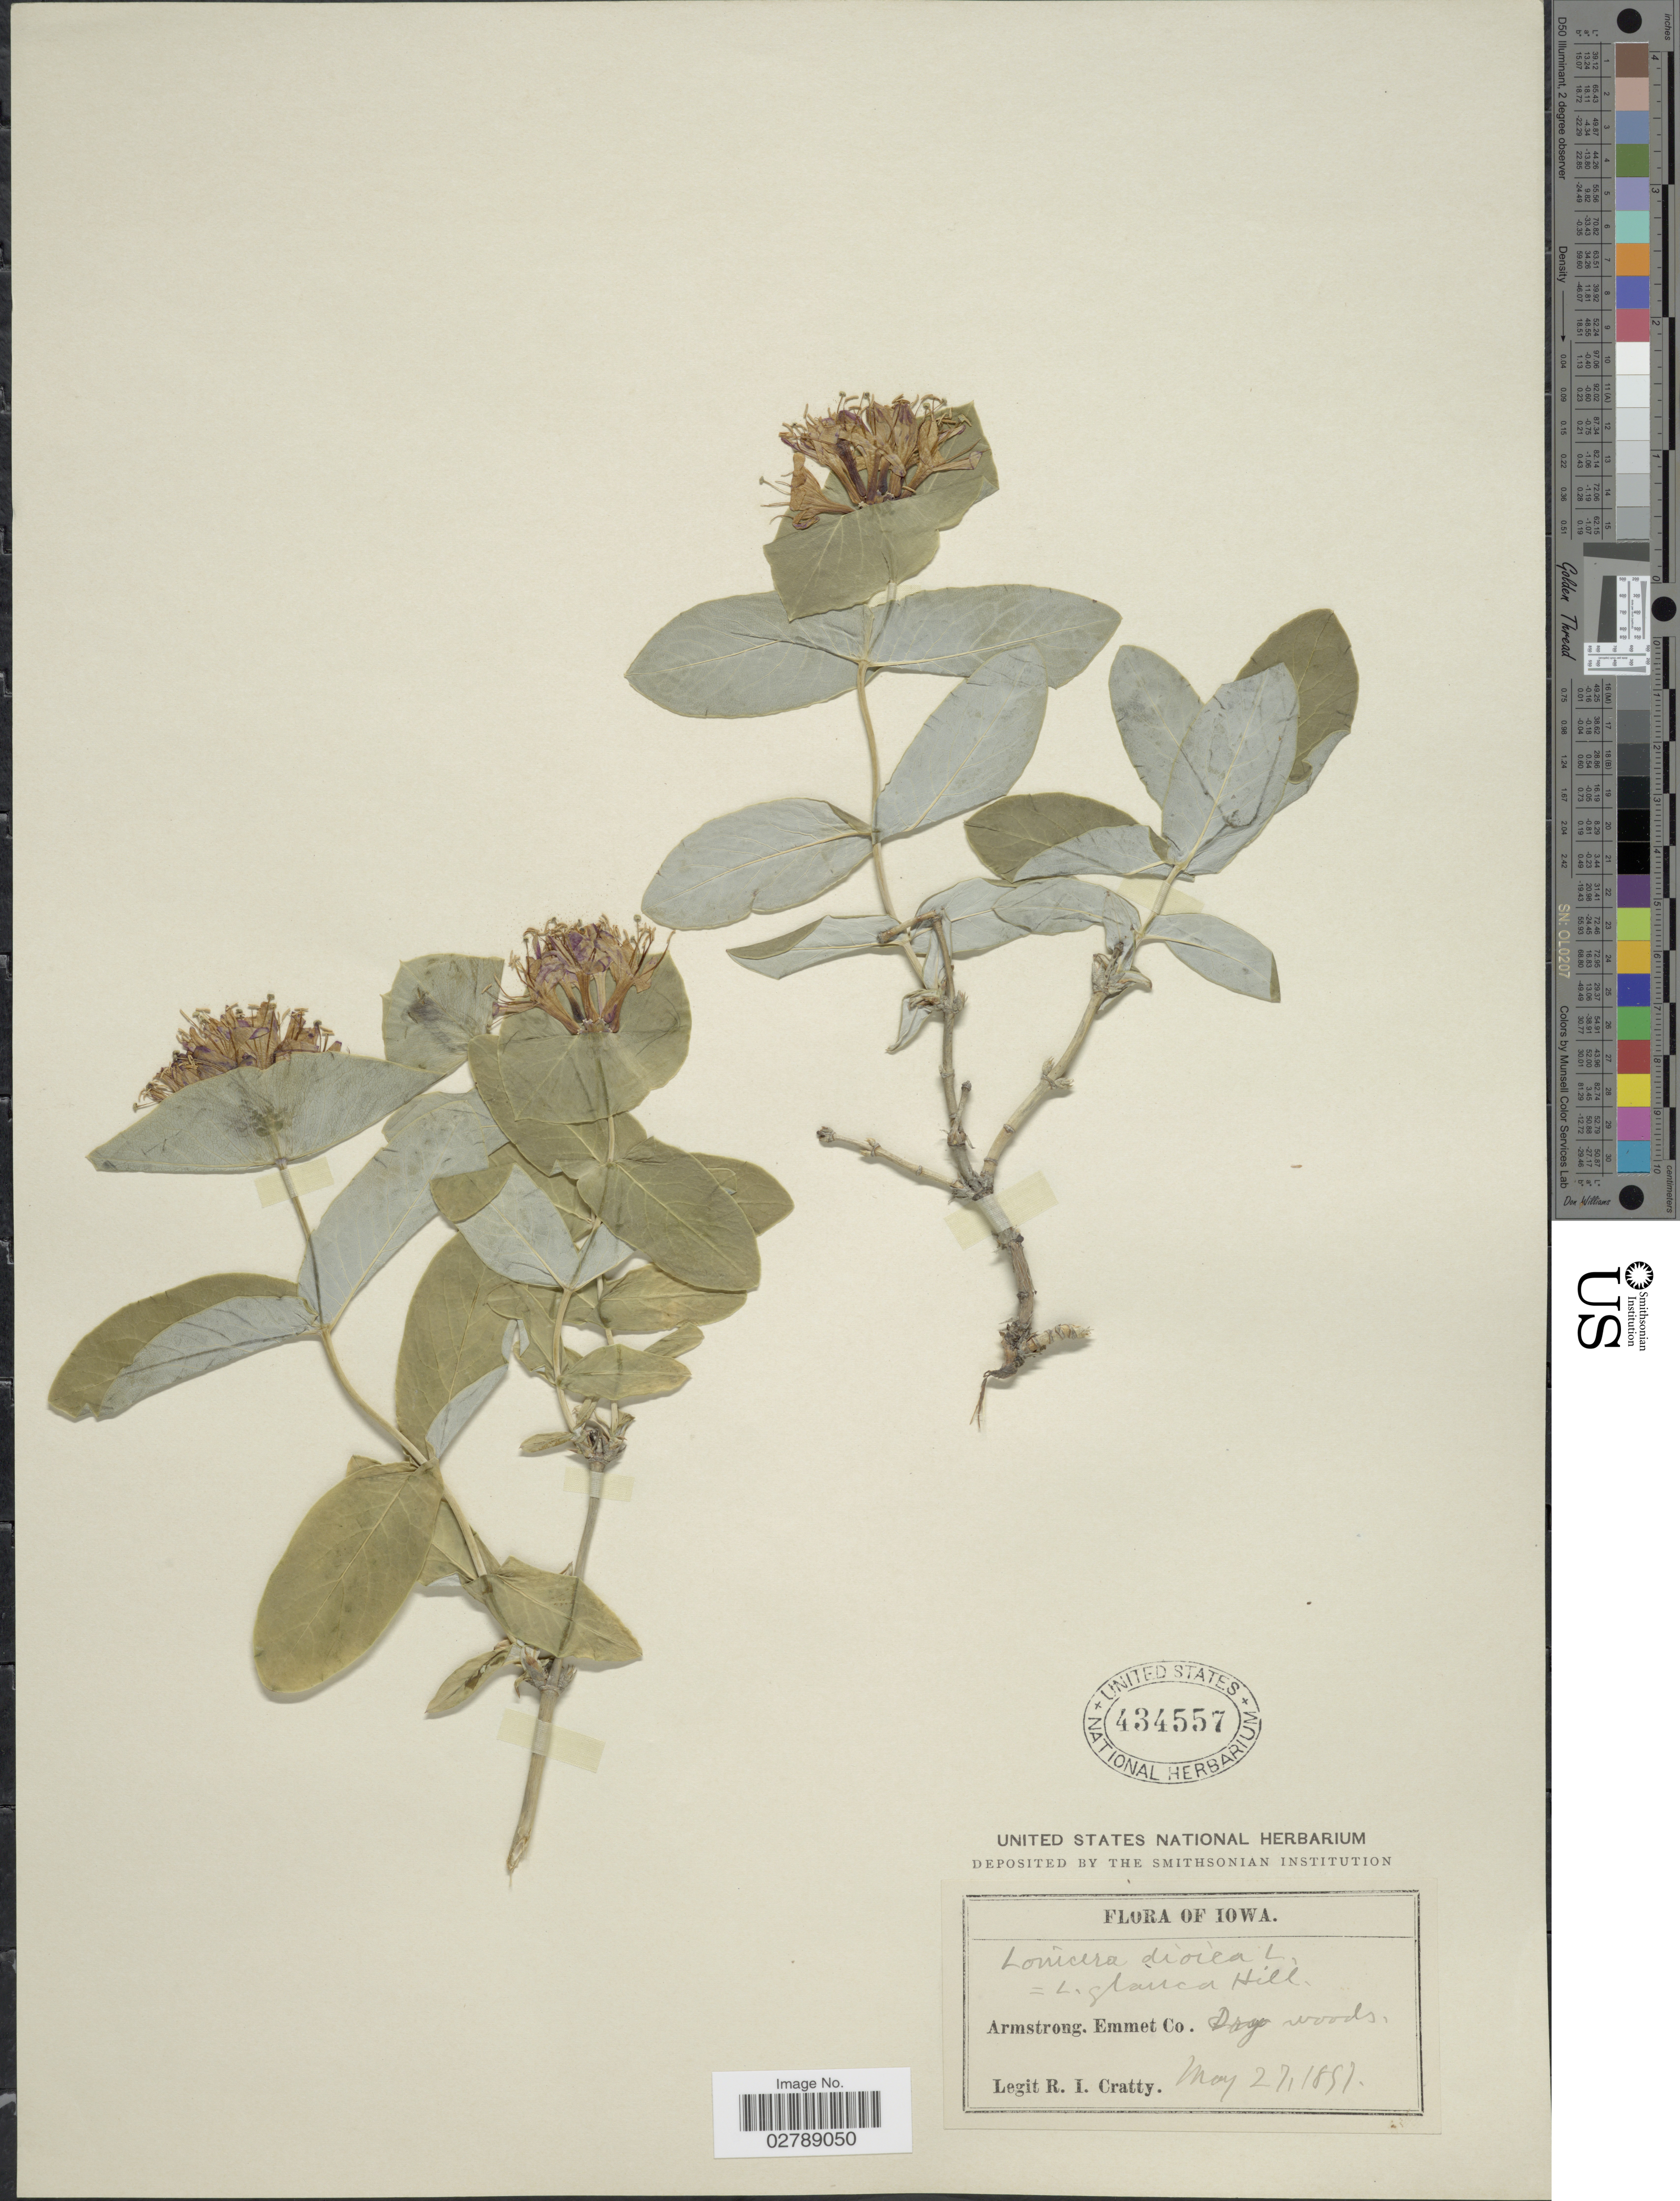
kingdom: Plantae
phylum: Tracheophyta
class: Magnoliopsida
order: Dipsacales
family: Caprifoliaceae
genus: Lonicera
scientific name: Lonicera dioica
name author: L.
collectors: R. Cratty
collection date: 1857-05-27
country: United States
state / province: Iowa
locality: Armstrong. Emmet Co.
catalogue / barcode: US 434557